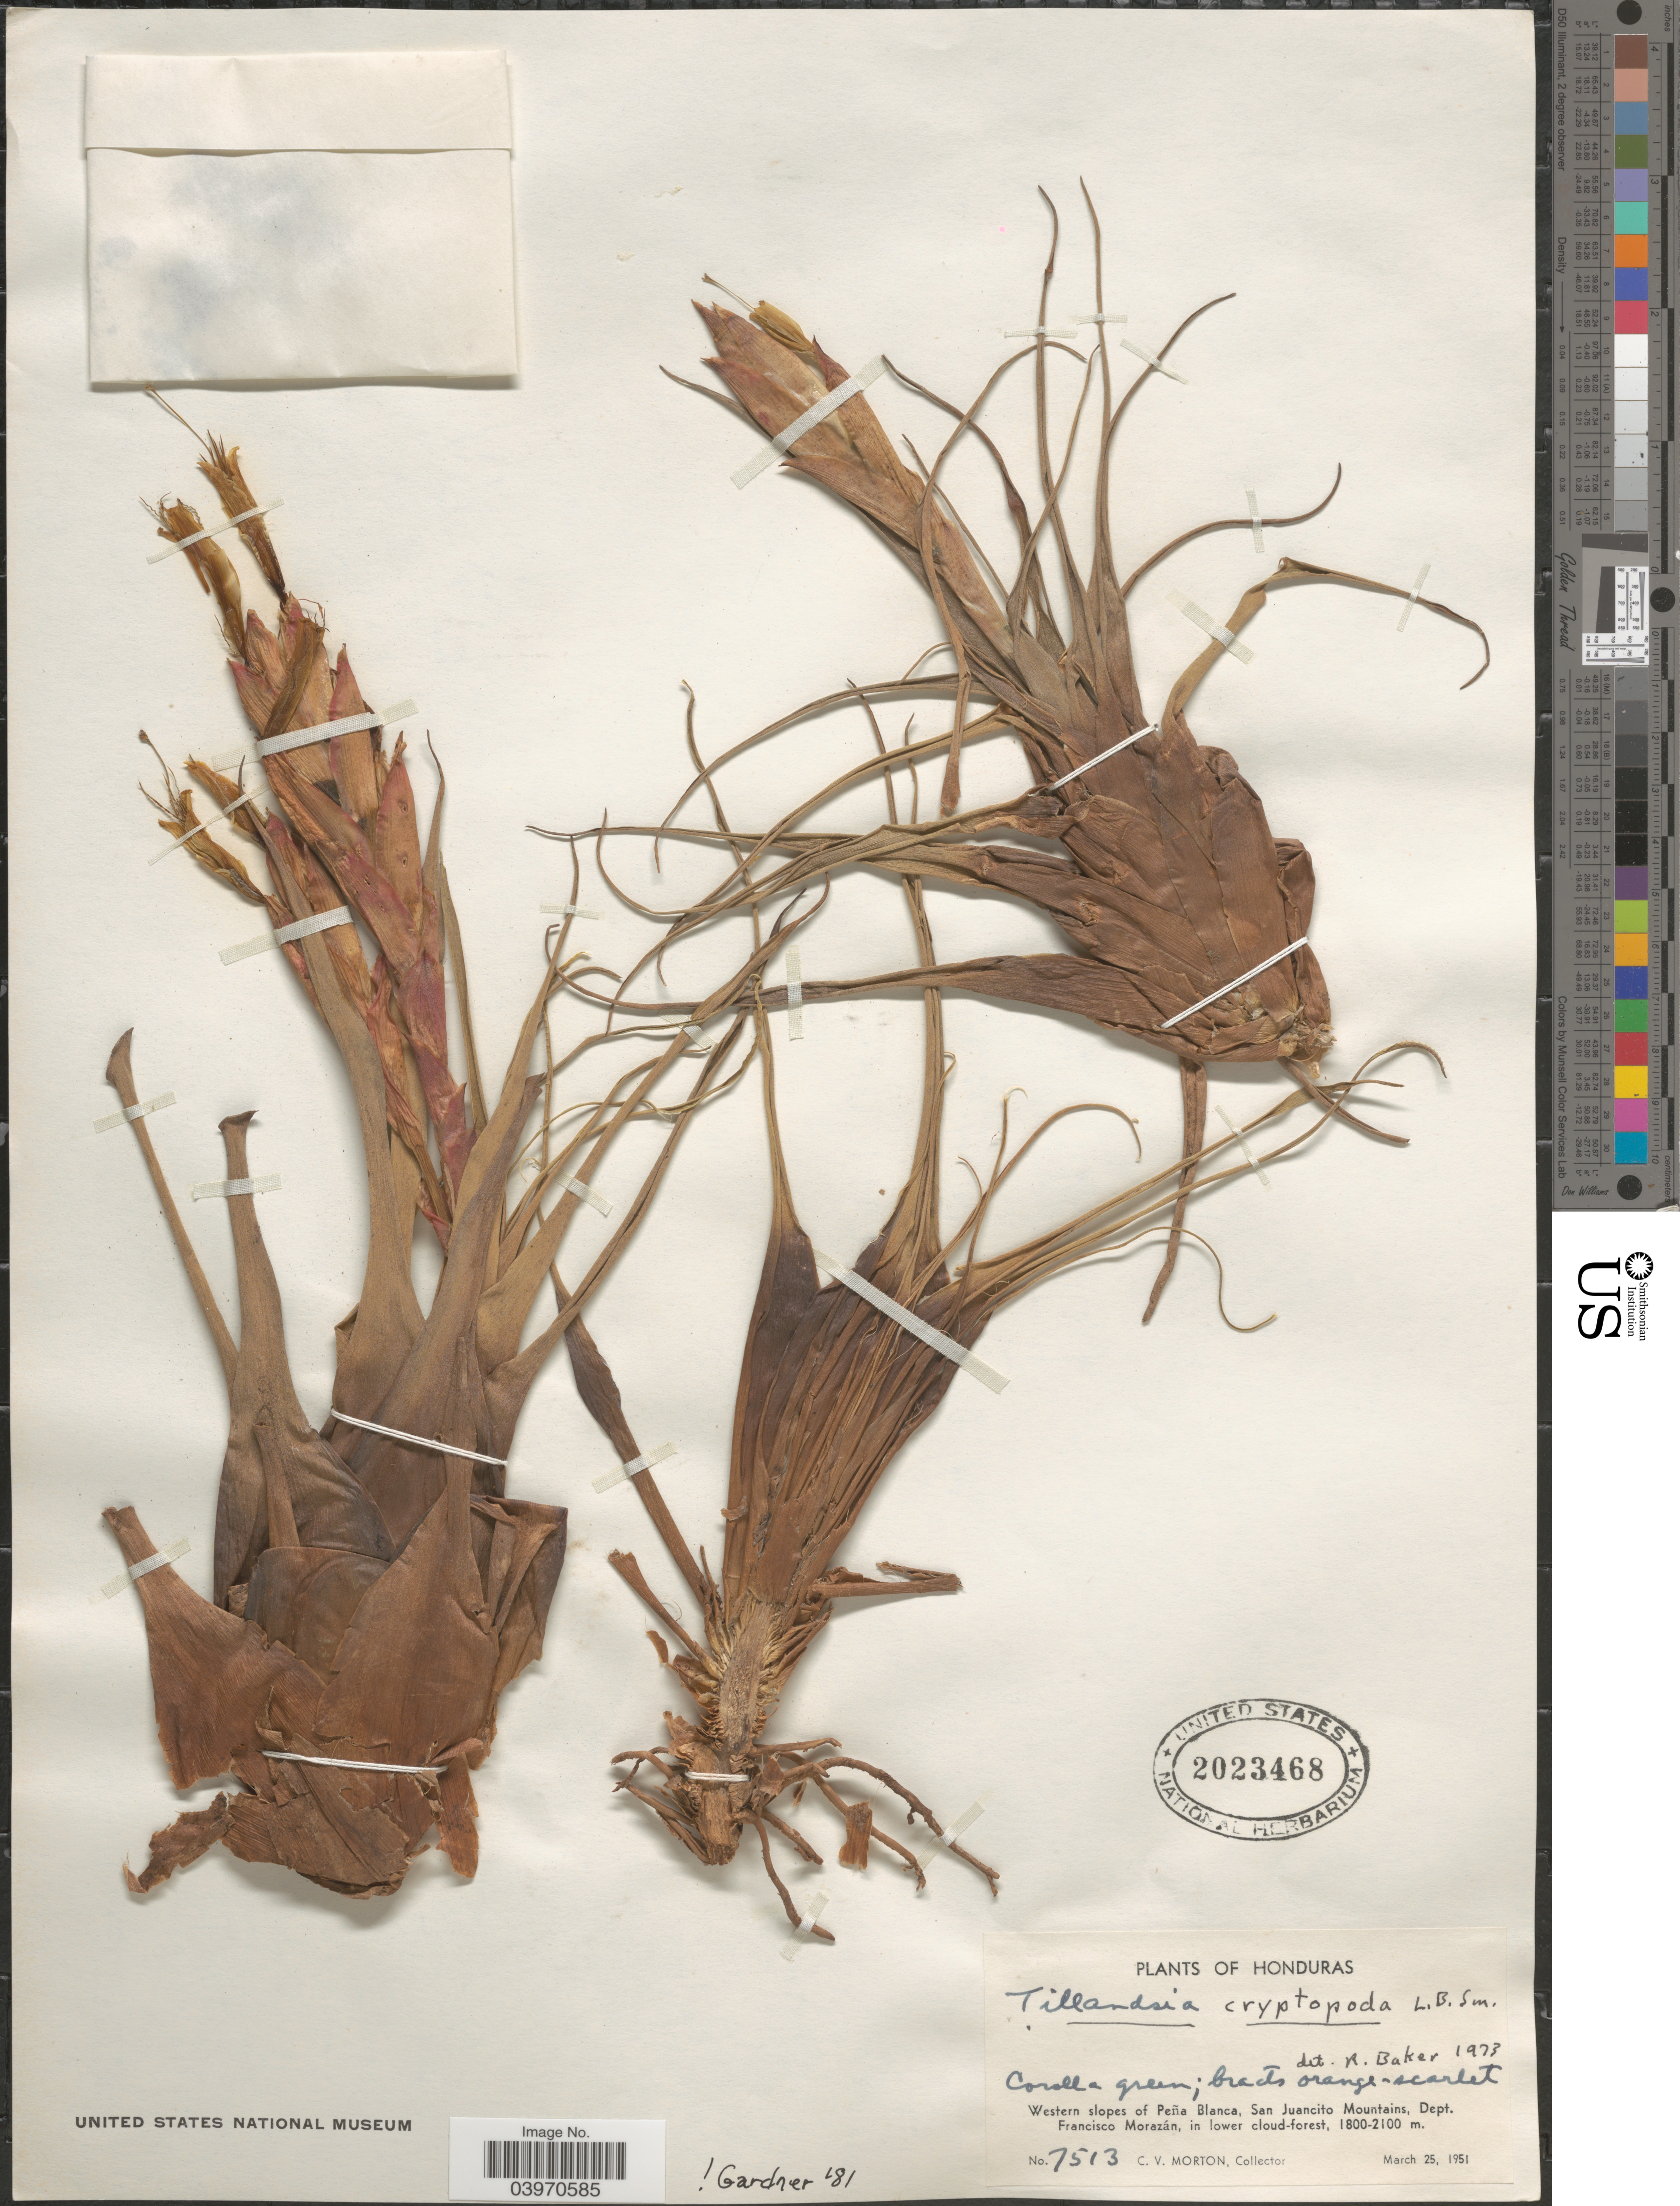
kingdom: Plantae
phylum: Tracheophyta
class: Liliopsida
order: Poales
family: Bromeliaceae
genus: Tillandsia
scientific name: Tillandsia cryptopoda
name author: L.B. Sm.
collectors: C. V. Morton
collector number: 7513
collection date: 1951-03-25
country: Honduras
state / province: Fco. Morazán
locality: Western slopes of Peña Blanca, San Juancito Mountains, Dept. Francisco Morazán, in lower cloud-forest.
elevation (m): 1800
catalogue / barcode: US 2023468